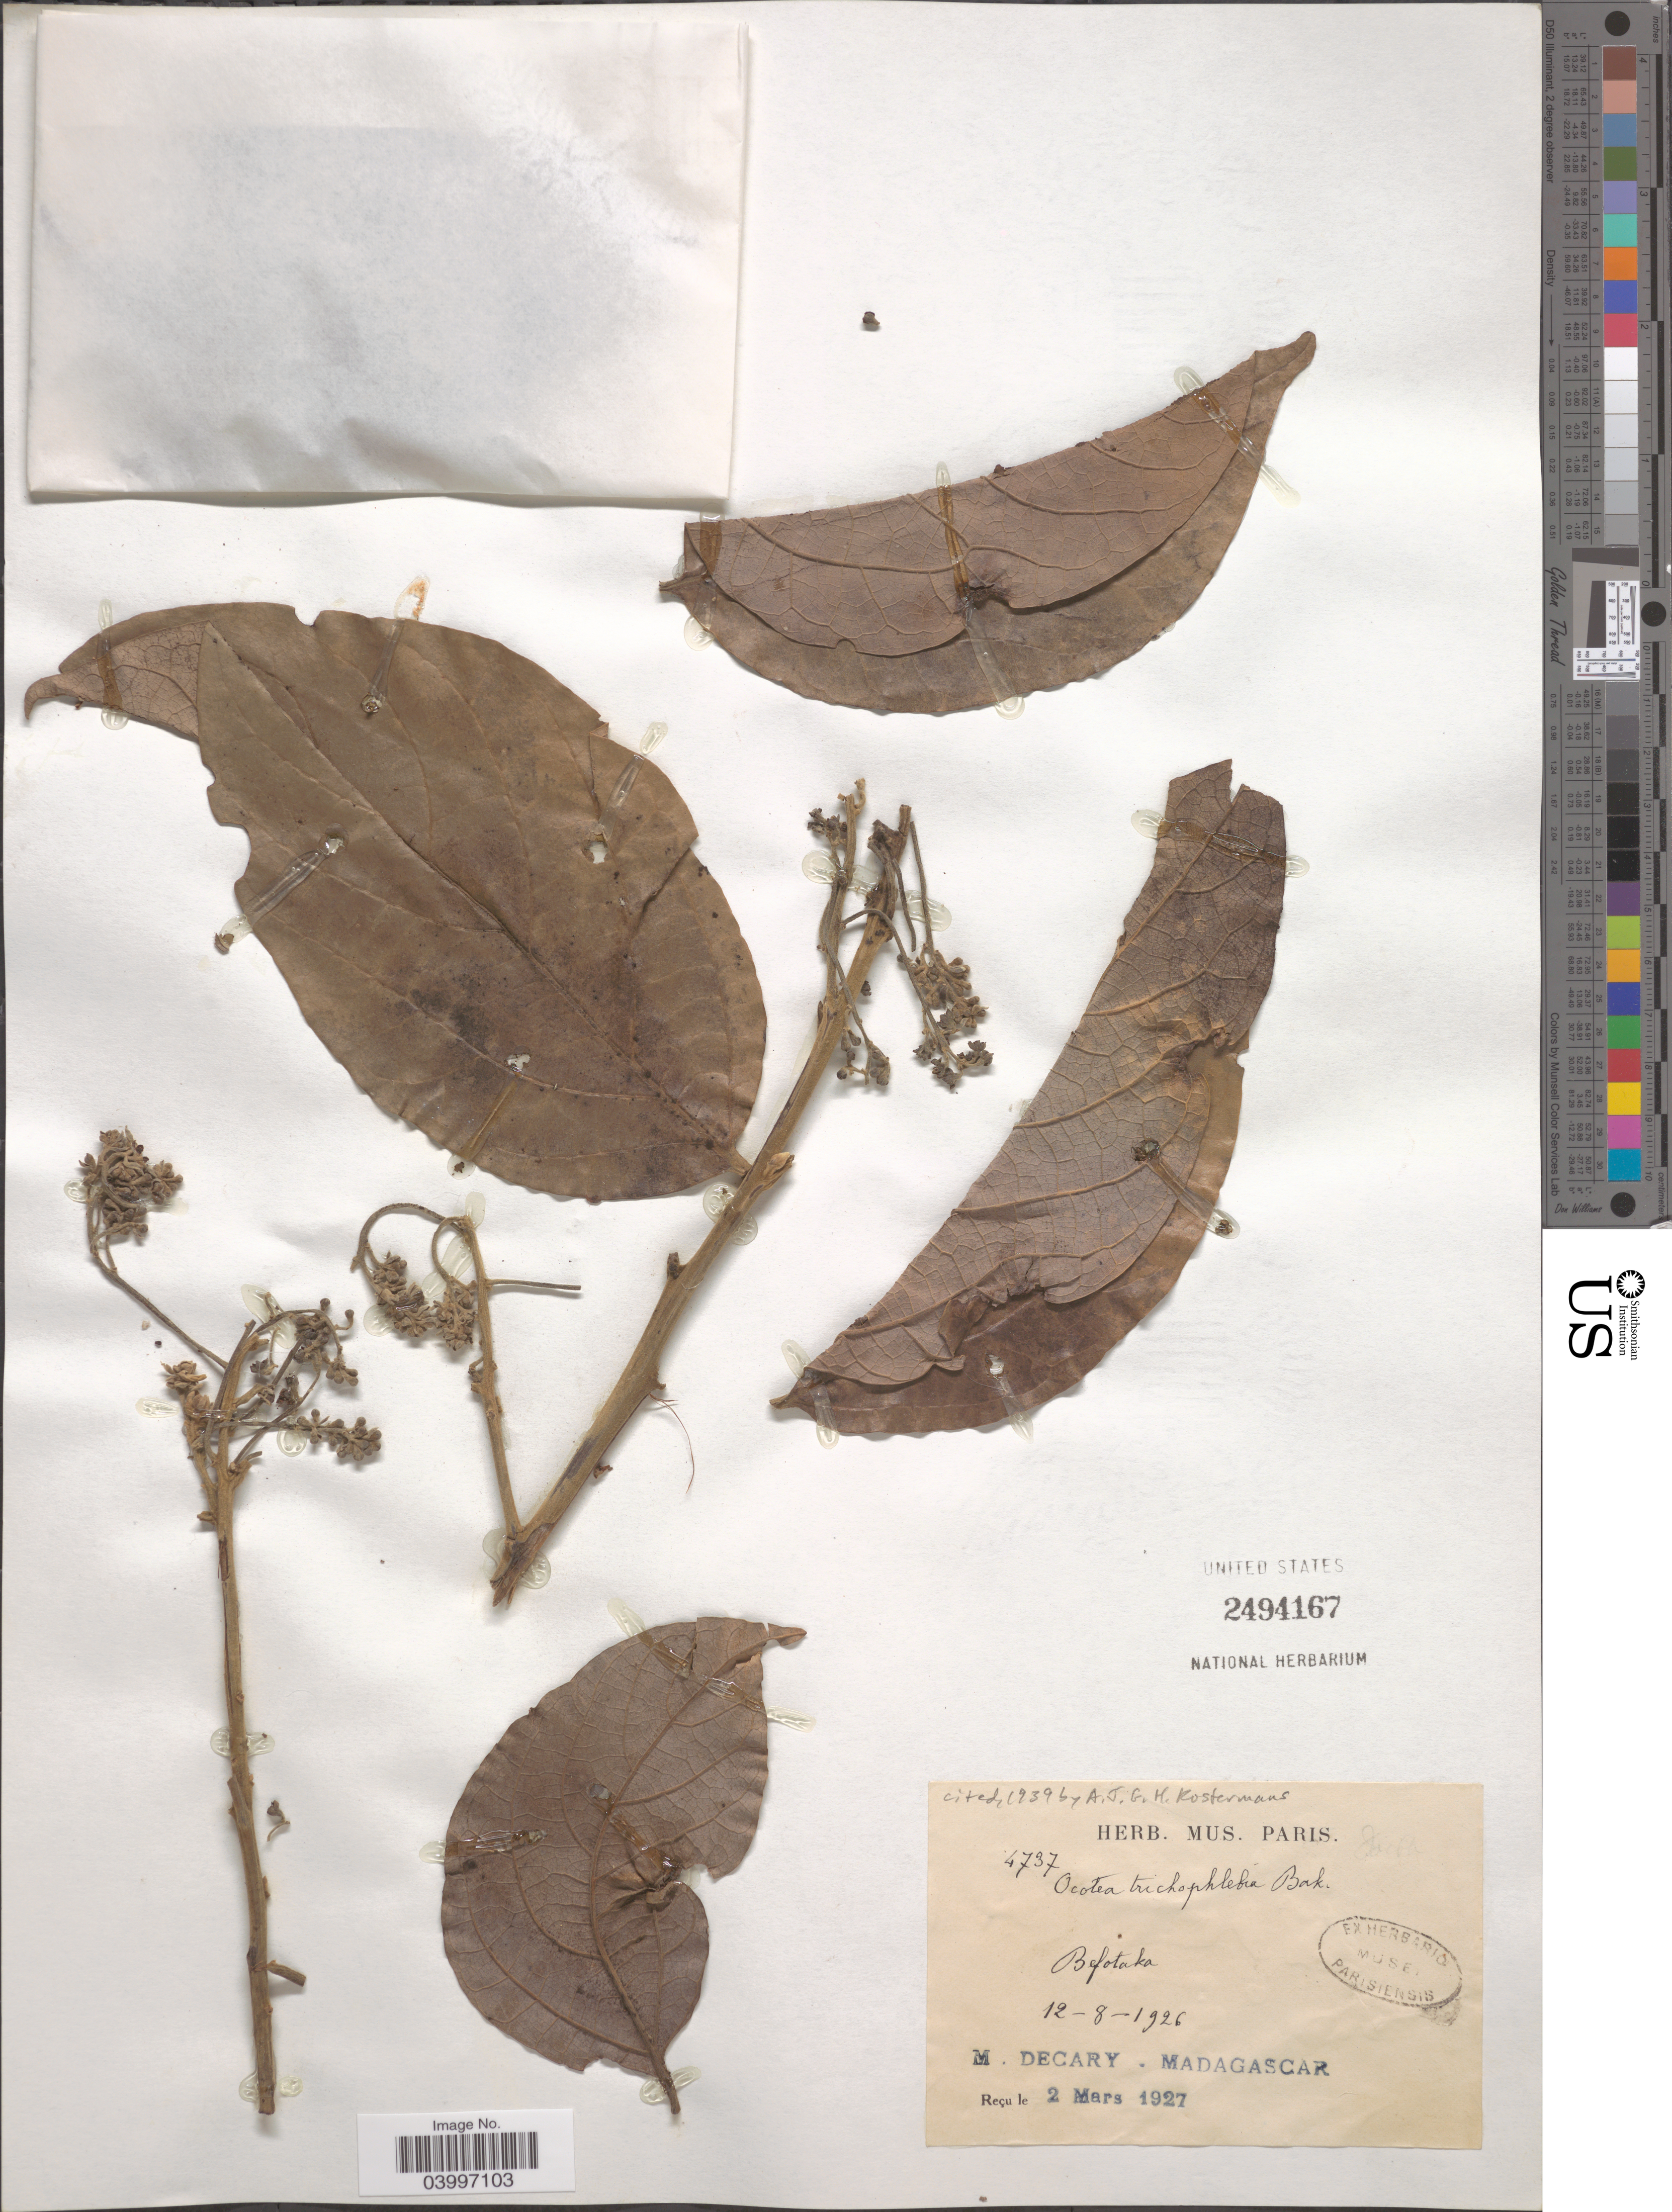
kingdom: Plantae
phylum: Tracheophyta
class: Magnoliopsida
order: Laurales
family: Lauraceae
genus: Ocotea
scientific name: Ocotea trichophlebia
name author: (Nees) Baker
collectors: R. Decary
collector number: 4737?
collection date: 1926-08-12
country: Madagascar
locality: Befotaka.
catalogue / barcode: US 2494167